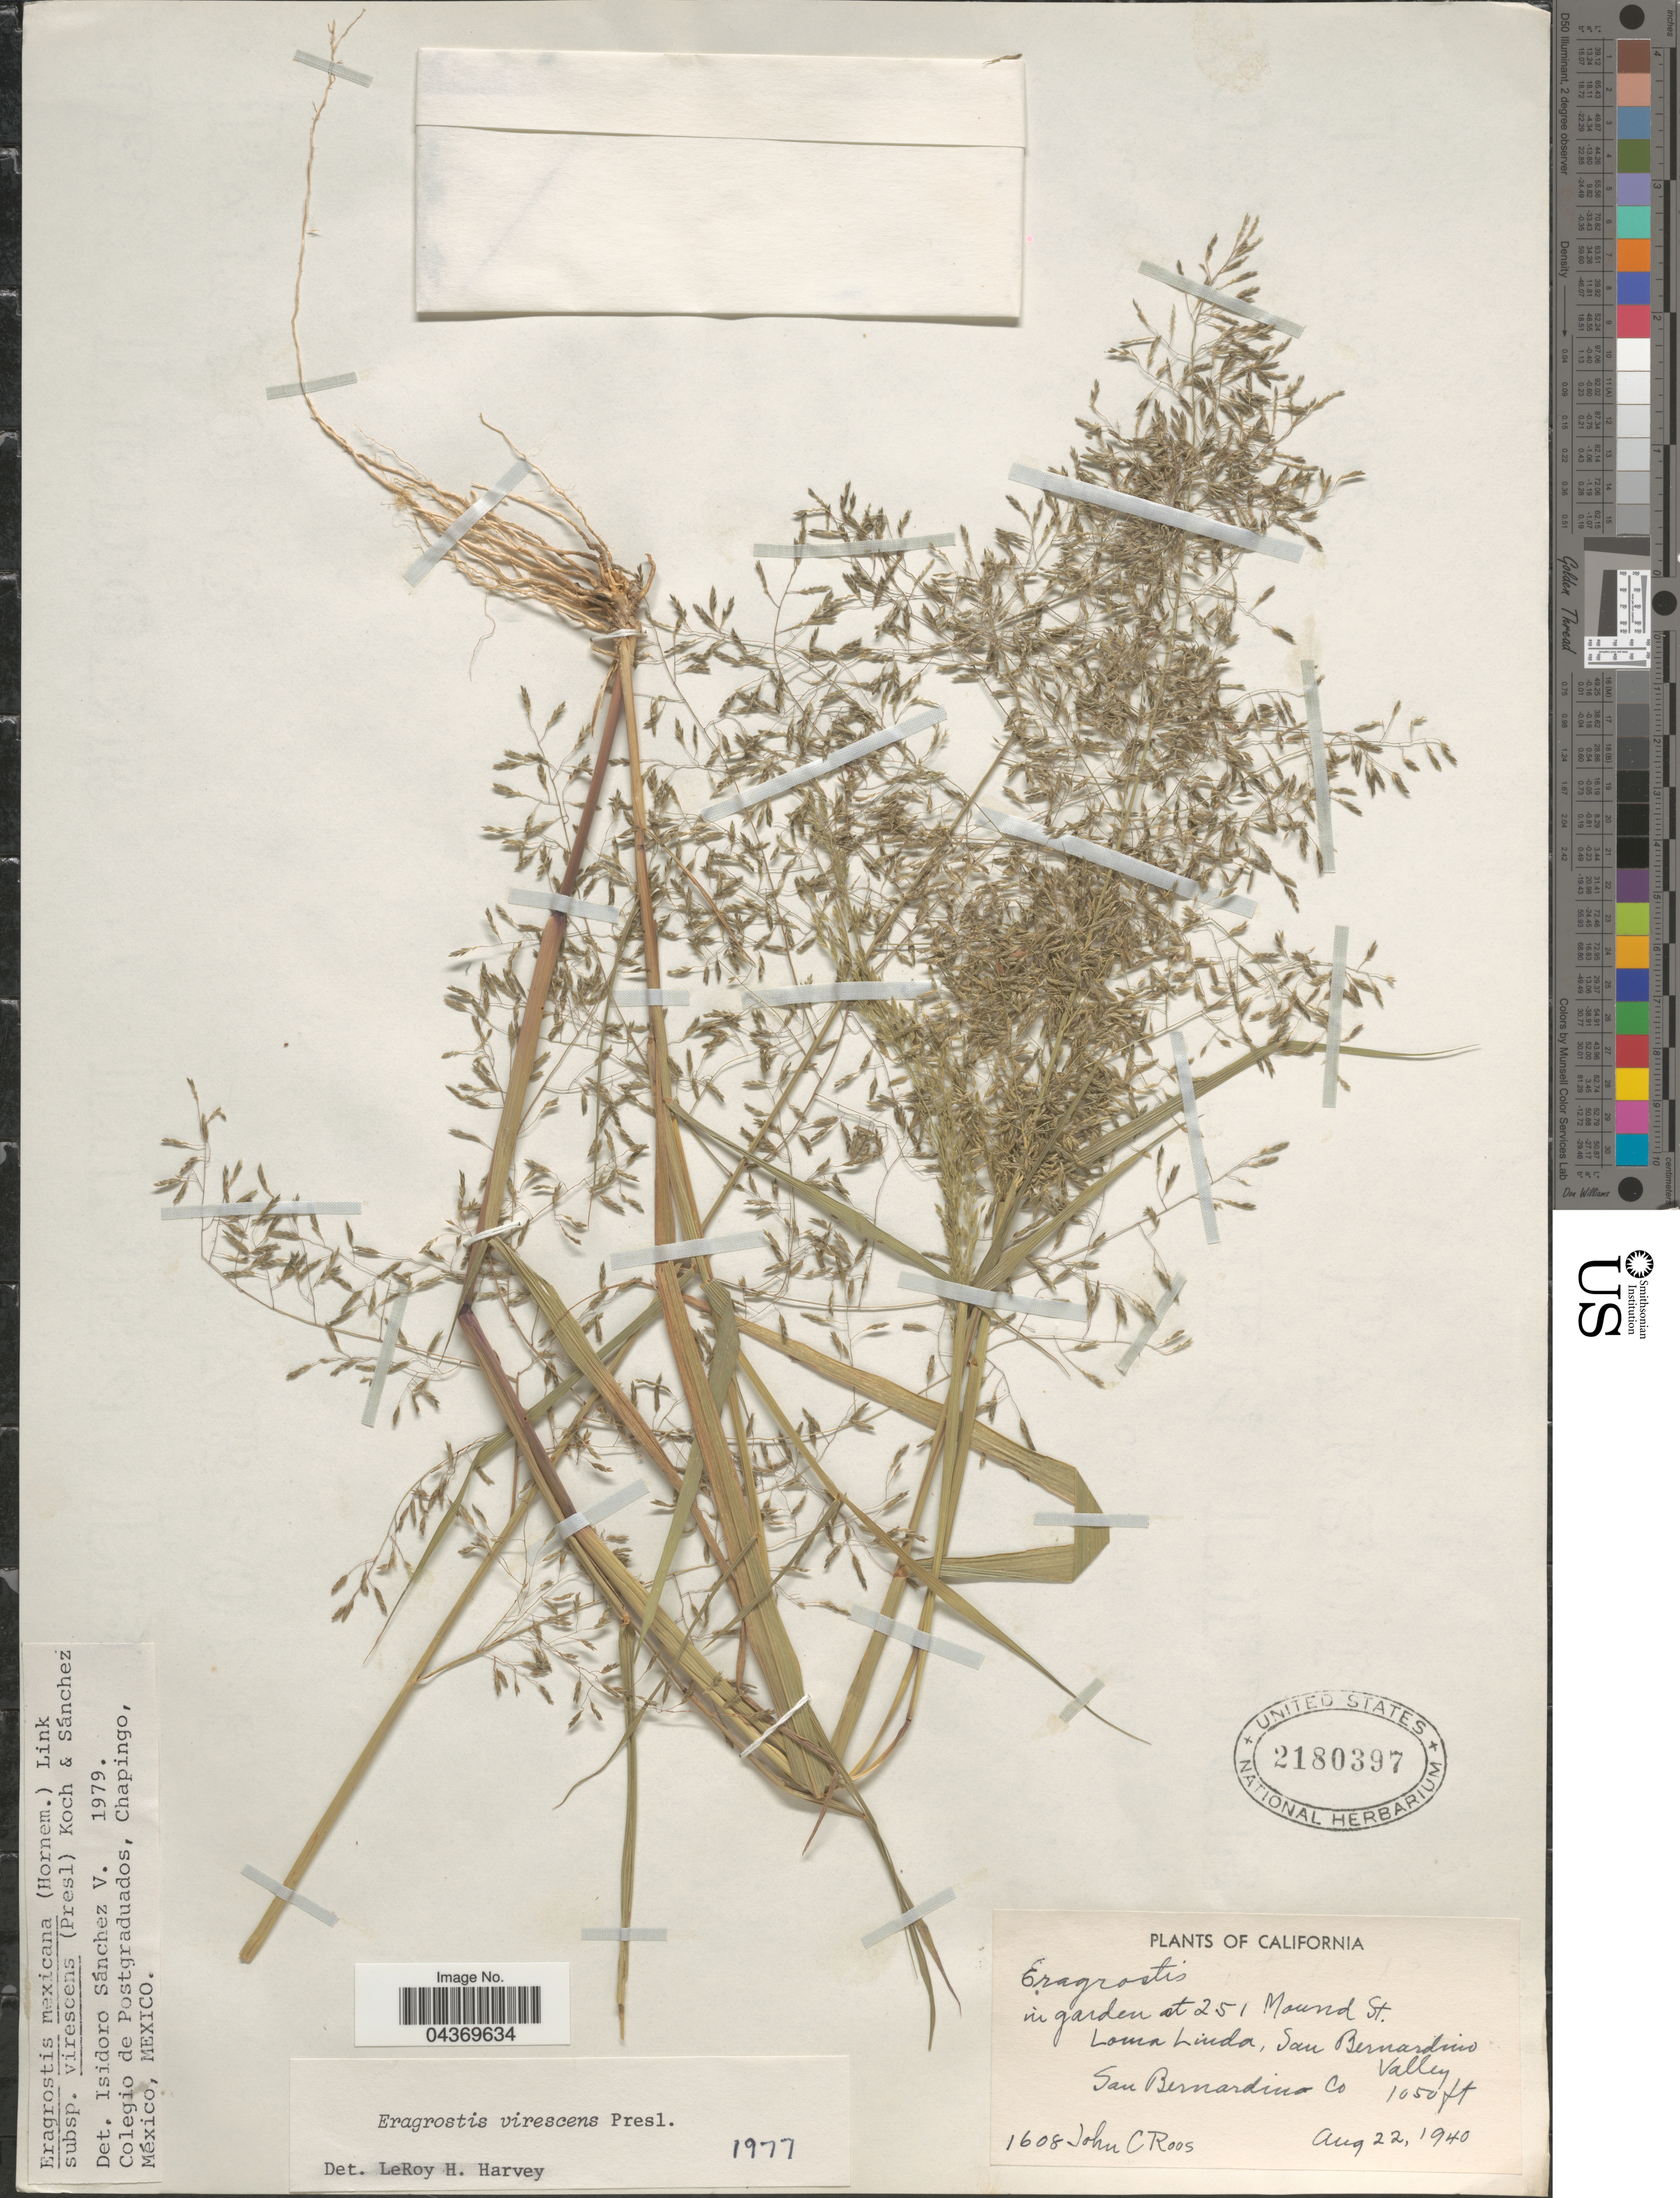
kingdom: Plantae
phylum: Tracheophyta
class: Liliopsida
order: Poales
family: Poaceae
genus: Eragrostis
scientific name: Eragrostis mexicana subsp. virescens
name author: (J. Presl) S.D. Koch & Sánchez Vega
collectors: J. C. Roos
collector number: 1608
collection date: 1940-08-22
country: United States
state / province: California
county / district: San Bernardino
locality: In garden at 251 Mound St. Loma Linda, San Bernardino Valley. San Bernardino Co.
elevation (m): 320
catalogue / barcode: US 2180397